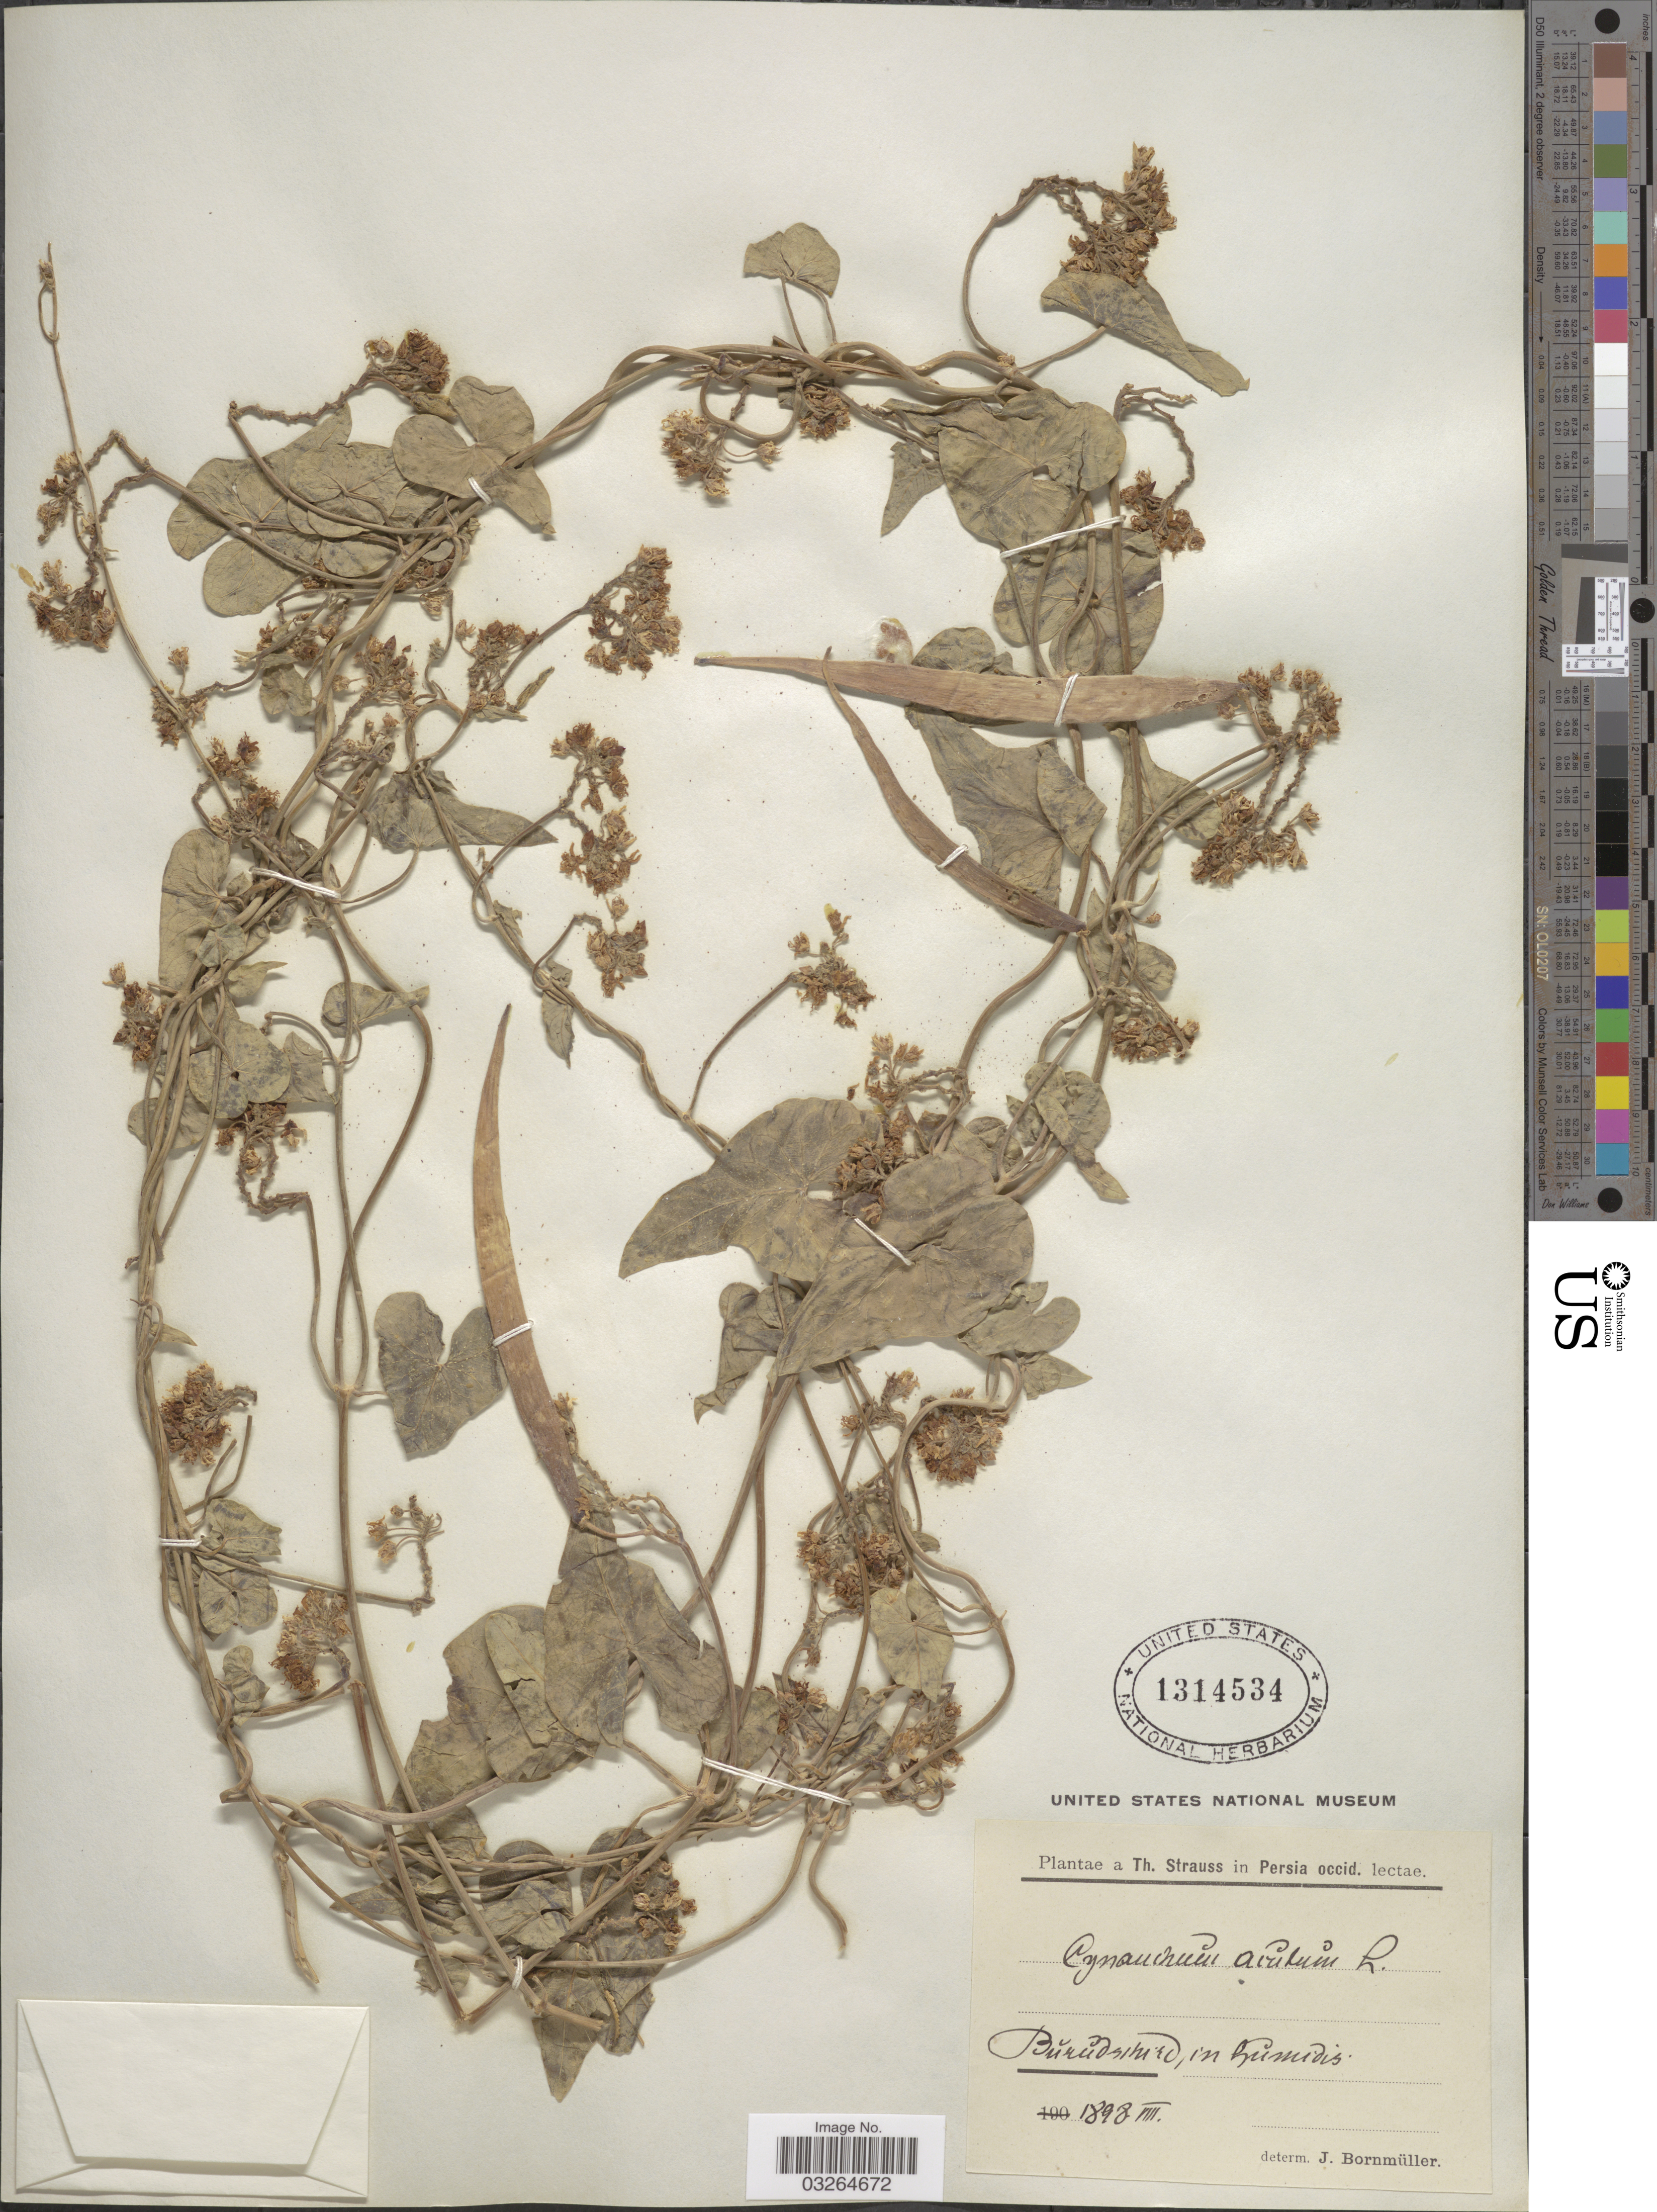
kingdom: Plantae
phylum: Tracheophyta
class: Magnoliopsida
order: Gentianales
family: Apocynaceae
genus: Cynanchum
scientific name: Cynanchum acutum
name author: L.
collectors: T. Strauss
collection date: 1898-08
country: Iran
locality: Persia occid. Burudisined [interpreted], in humidis.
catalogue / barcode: US 1314534